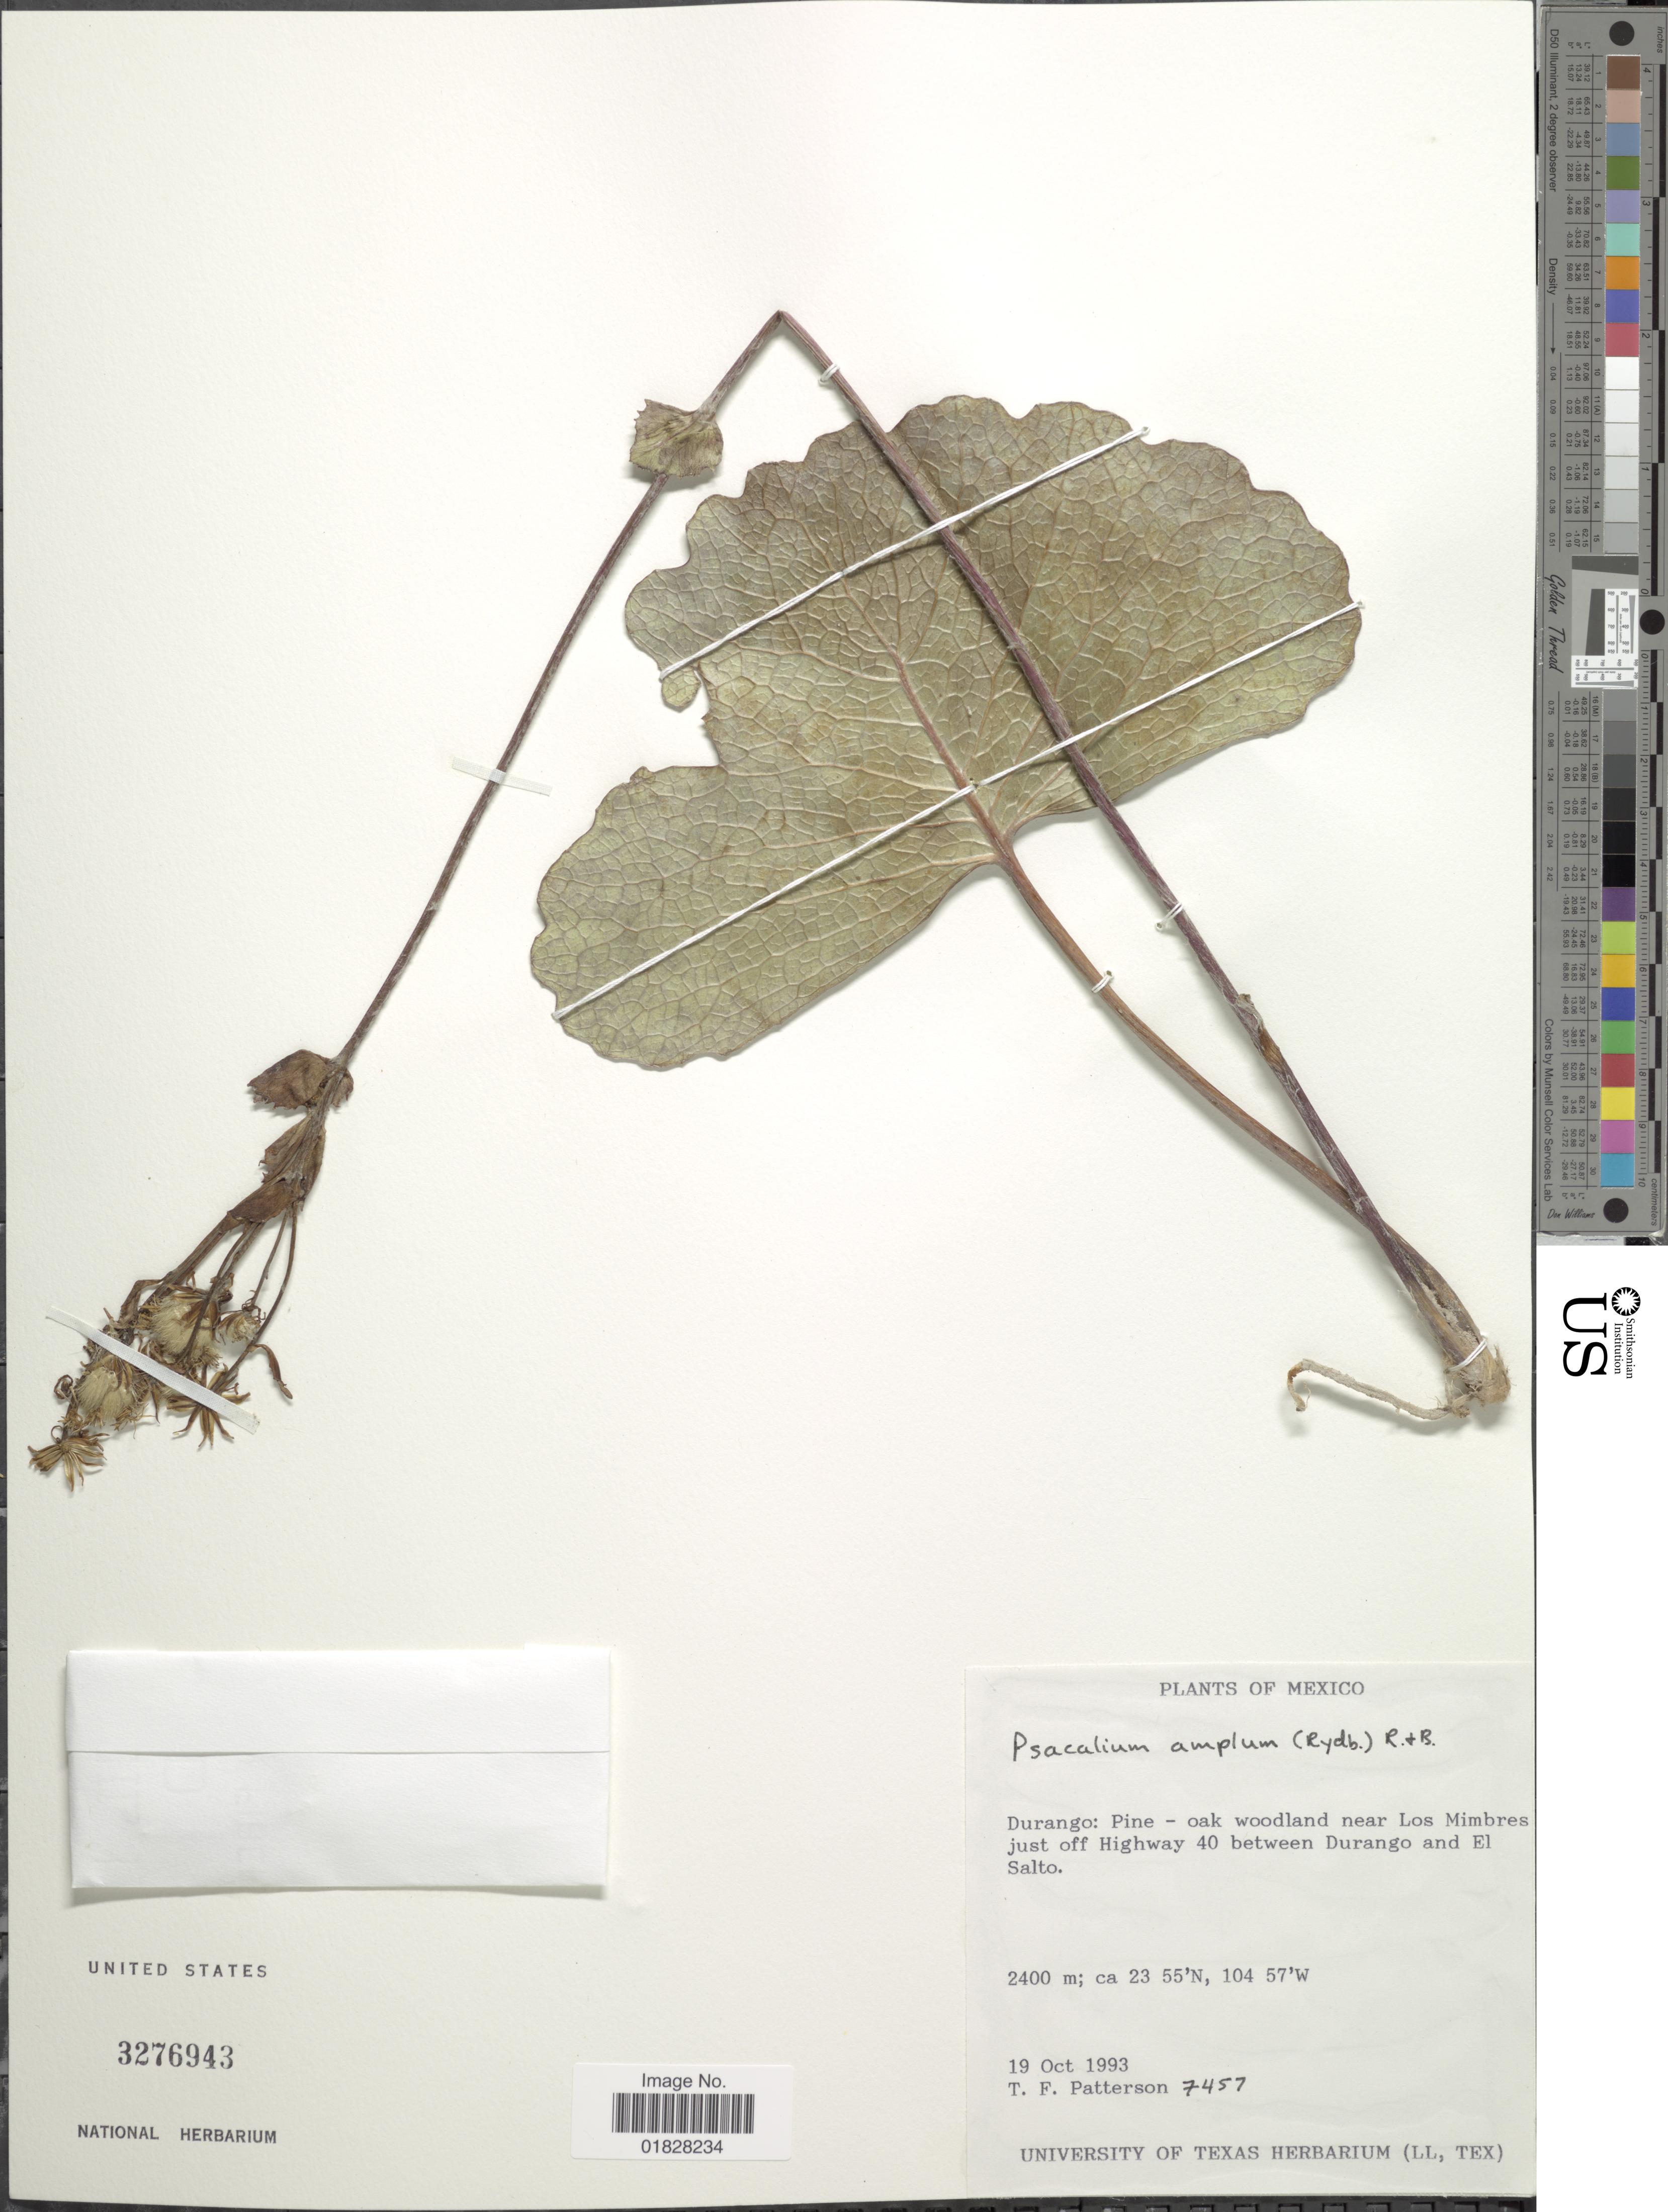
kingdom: Plantae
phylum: Tracheophyta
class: Magnoliopsida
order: Asterales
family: Asteraceae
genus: Psacalium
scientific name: Psacalium amplum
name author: (Rydb.) H. Rob. & Brettell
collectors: T. Patterson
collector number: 7457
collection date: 1993-10-19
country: Mexico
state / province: Durango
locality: Durango: Pine - oak woodland near Los Mimbres just off Highway 40 between Durango and El Salto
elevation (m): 2400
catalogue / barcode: US 3276943